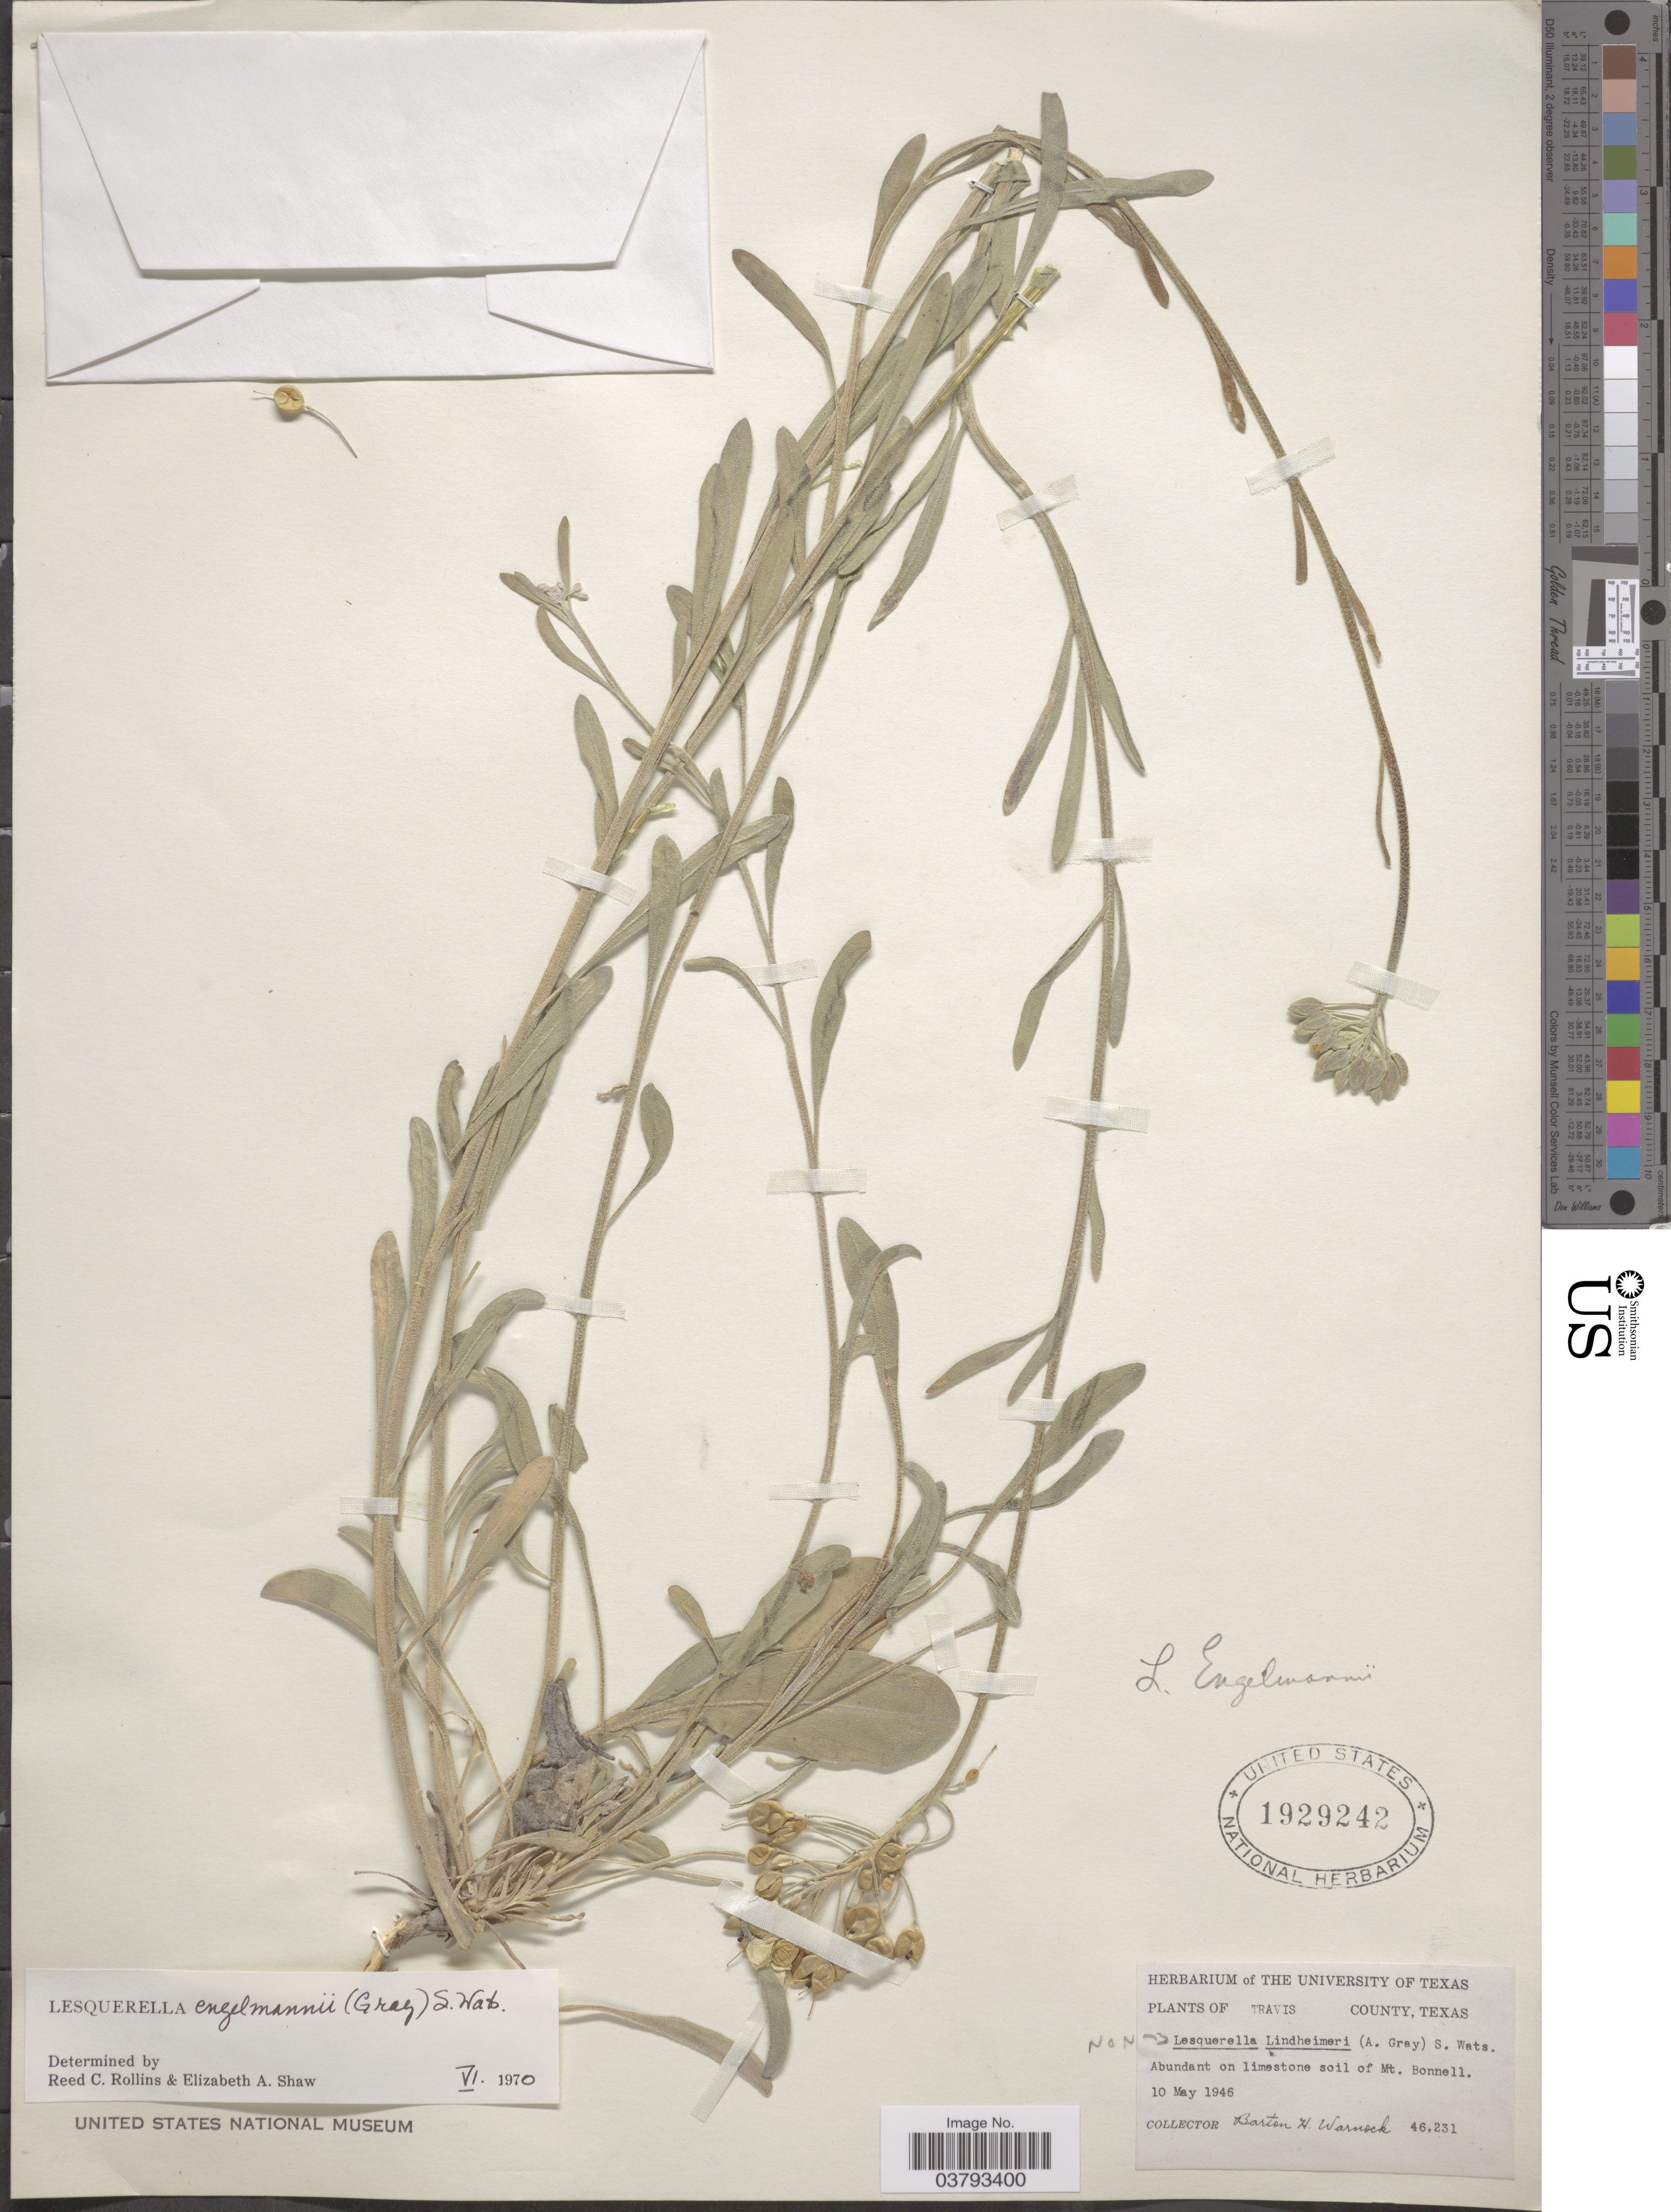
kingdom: Plantae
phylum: Tracheophyta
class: Magnoliopsida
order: Brassicales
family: Brassicaceae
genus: Lesquerella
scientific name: Lesquerella engelmannii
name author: (A. Gray) S. Watson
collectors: B. H. Warnock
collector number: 46231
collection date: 1946-05-10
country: United States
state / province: Texas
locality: Travis County. Abundant on limestone soil of Mt. Bonnell.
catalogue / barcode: US 1929242